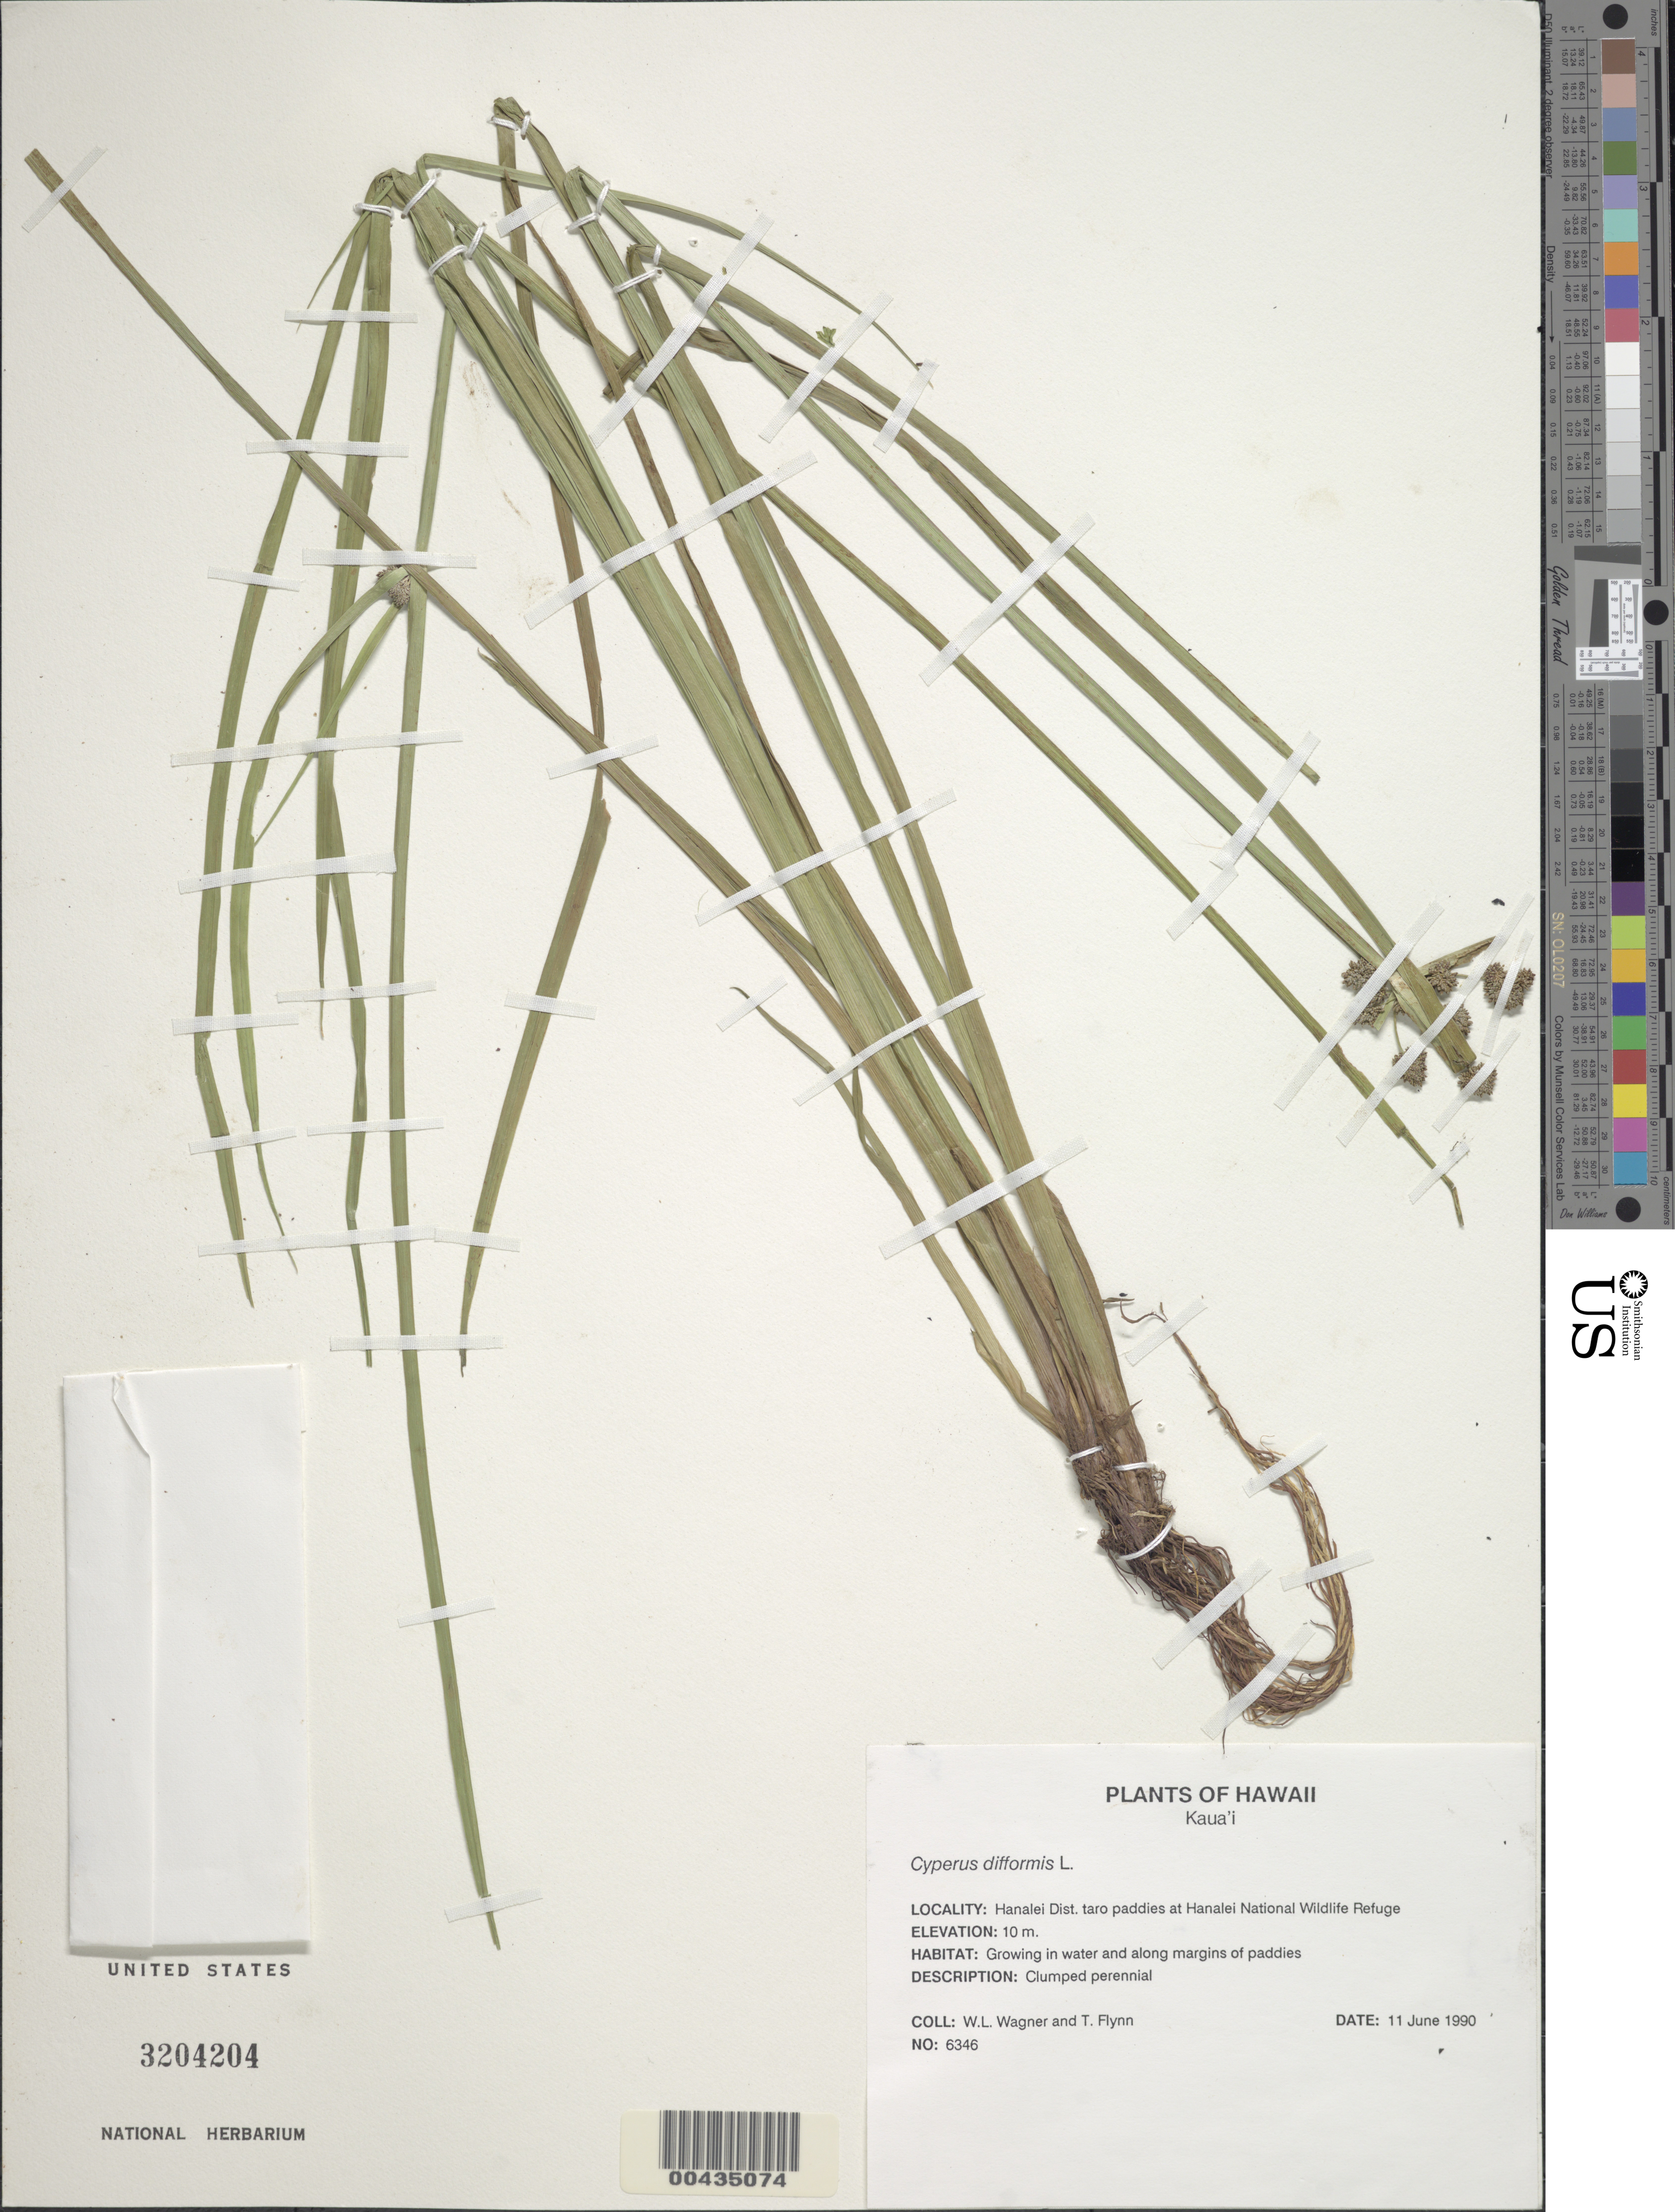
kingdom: Plantae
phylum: Tracheophyta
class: Liliopsida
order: Poales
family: Cyperaceae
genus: Cyperus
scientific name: Cyperus difformis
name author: L.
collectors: W. L. Wagner & T. W. Flynn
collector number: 6346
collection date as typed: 11 Jun 1990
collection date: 1990-06-11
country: United States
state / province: Hawaii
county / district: Kauai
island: Kaua'i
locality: Hanalei Dist. At Hanalei National Wildlife Refuge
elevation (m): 10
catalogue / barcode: US 3204204